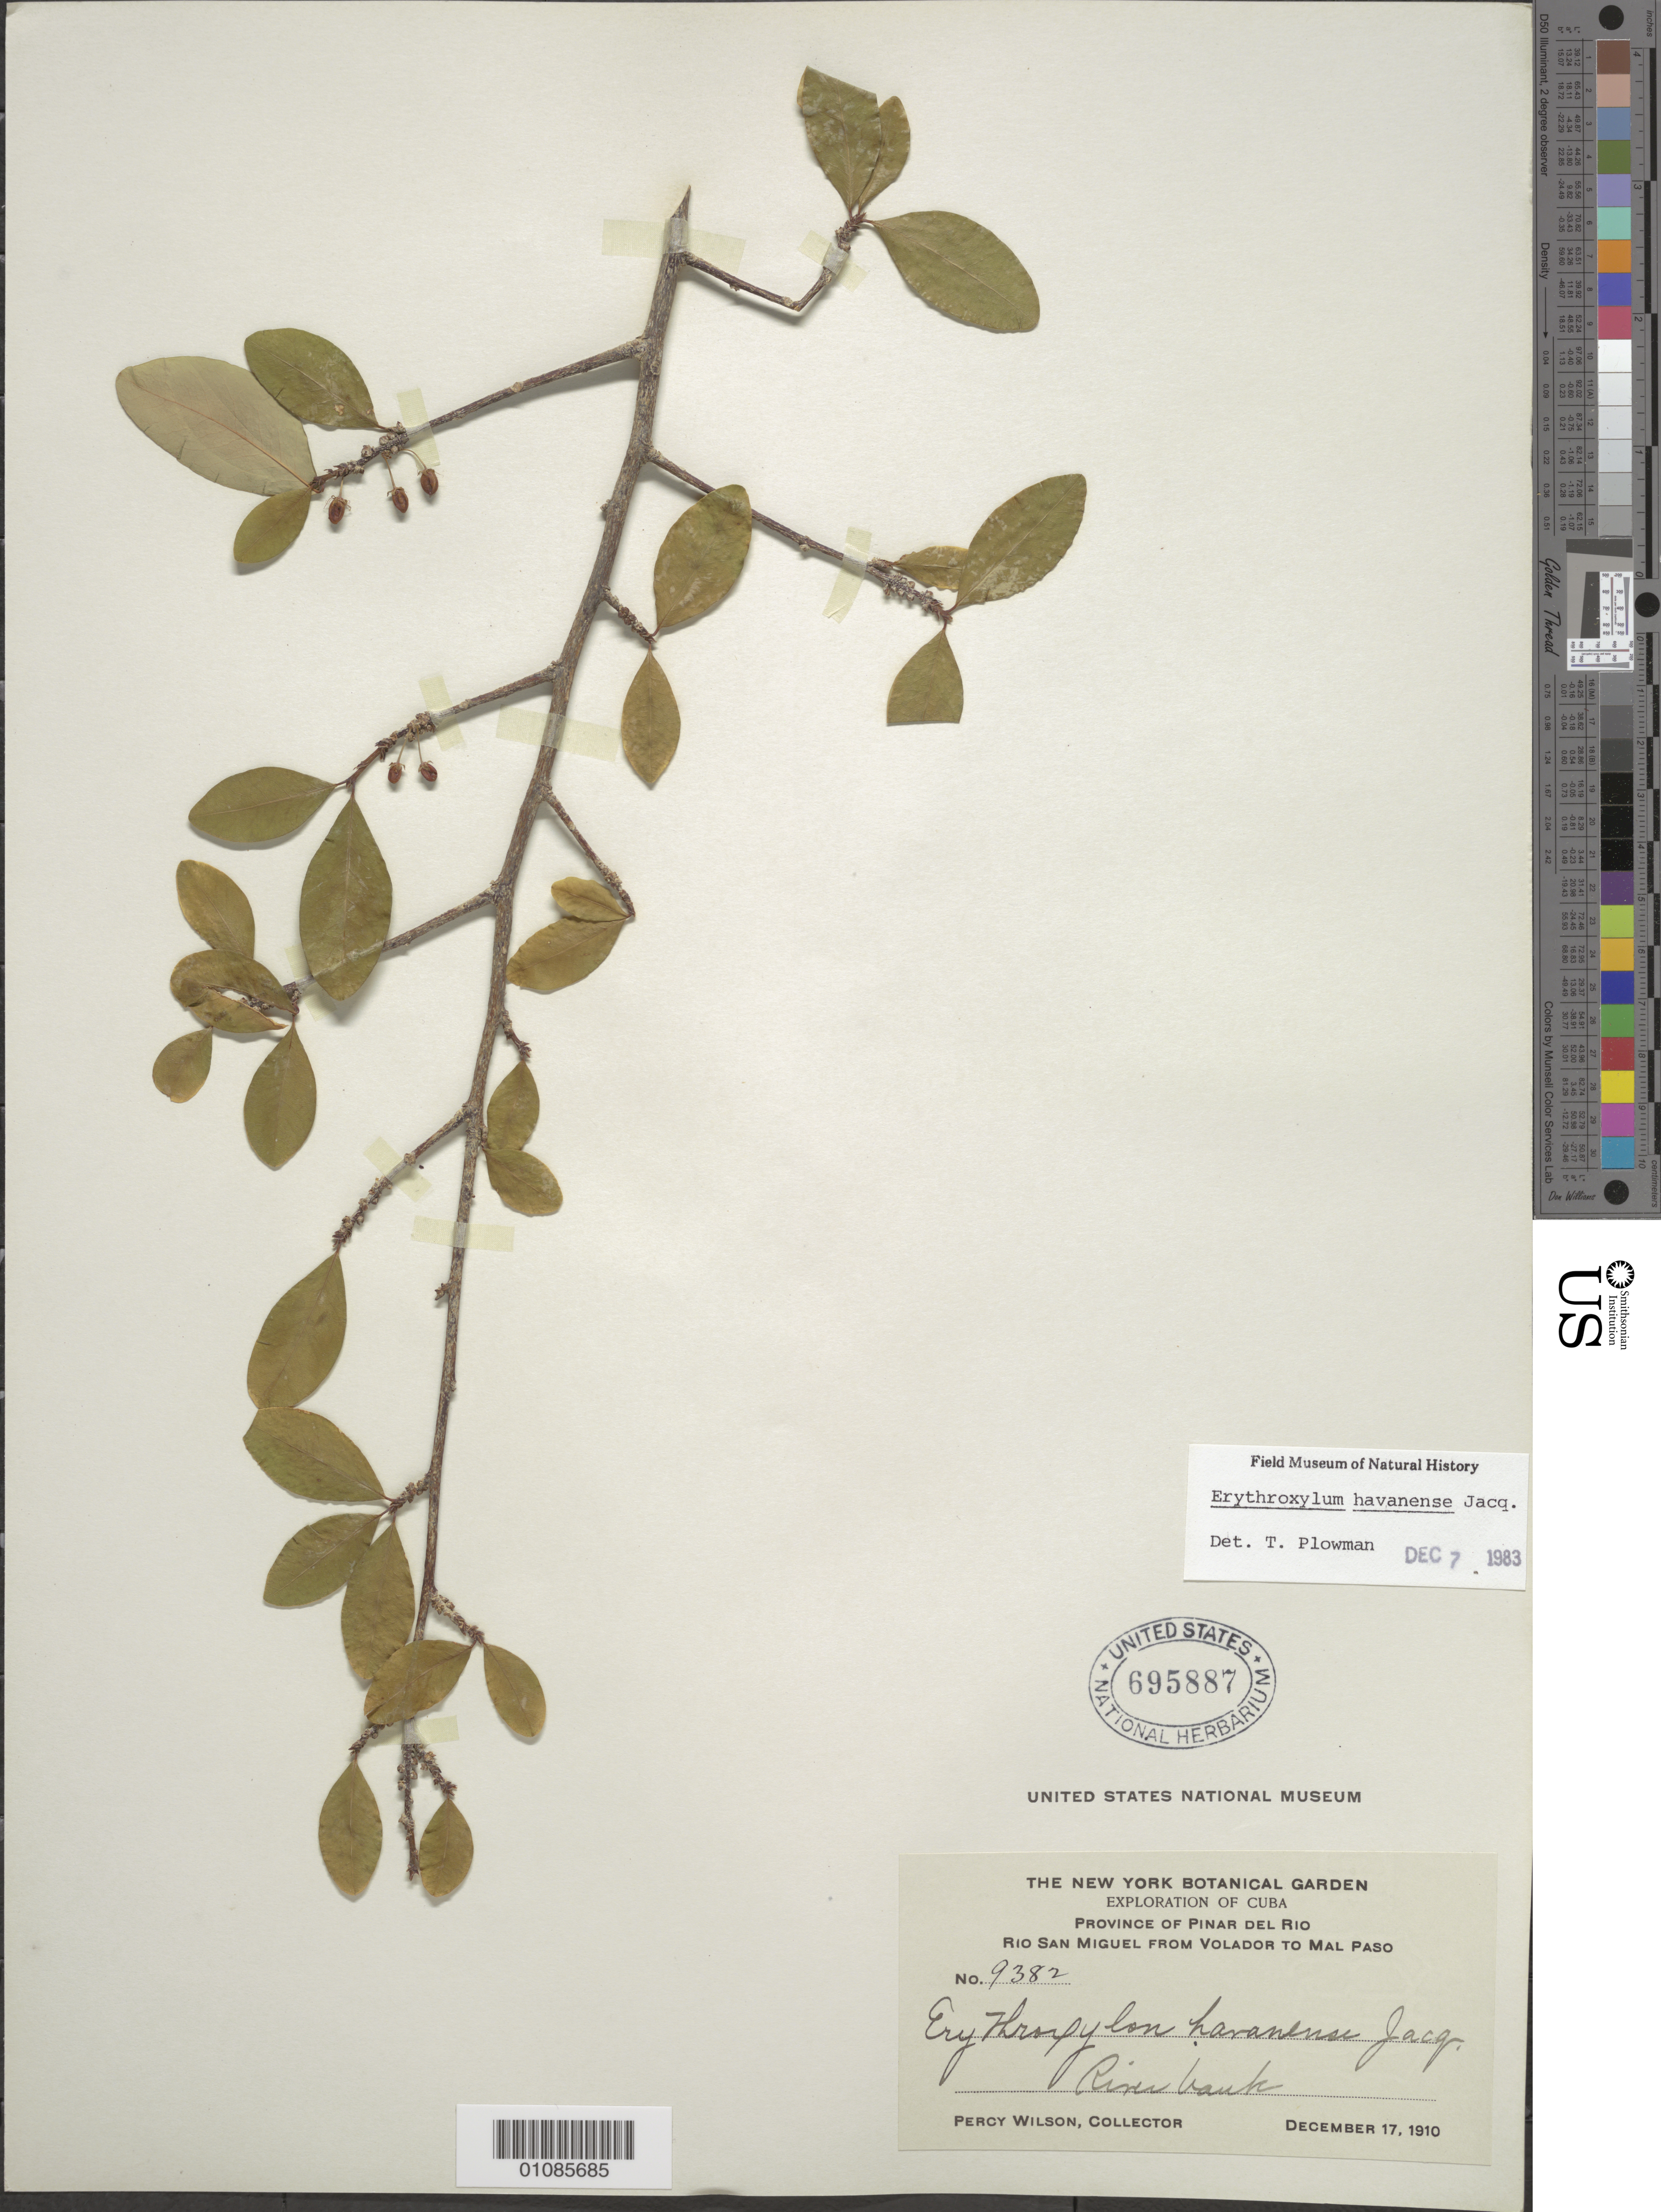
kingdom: Plantae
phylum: Tracheophyta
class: Magnoliopsida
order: Malpighiales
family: Erythroxylaceae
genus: Erythroxylum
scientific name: Erythroxylum havanense var. havanense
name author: Jacq.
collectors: P. Wilson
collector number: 9382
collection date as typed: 17 Dec 1910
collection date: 1910-12-17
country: Cuba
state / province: Pinar del Rio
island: Cuba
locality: Pinar del Rio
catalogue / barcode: US 695887